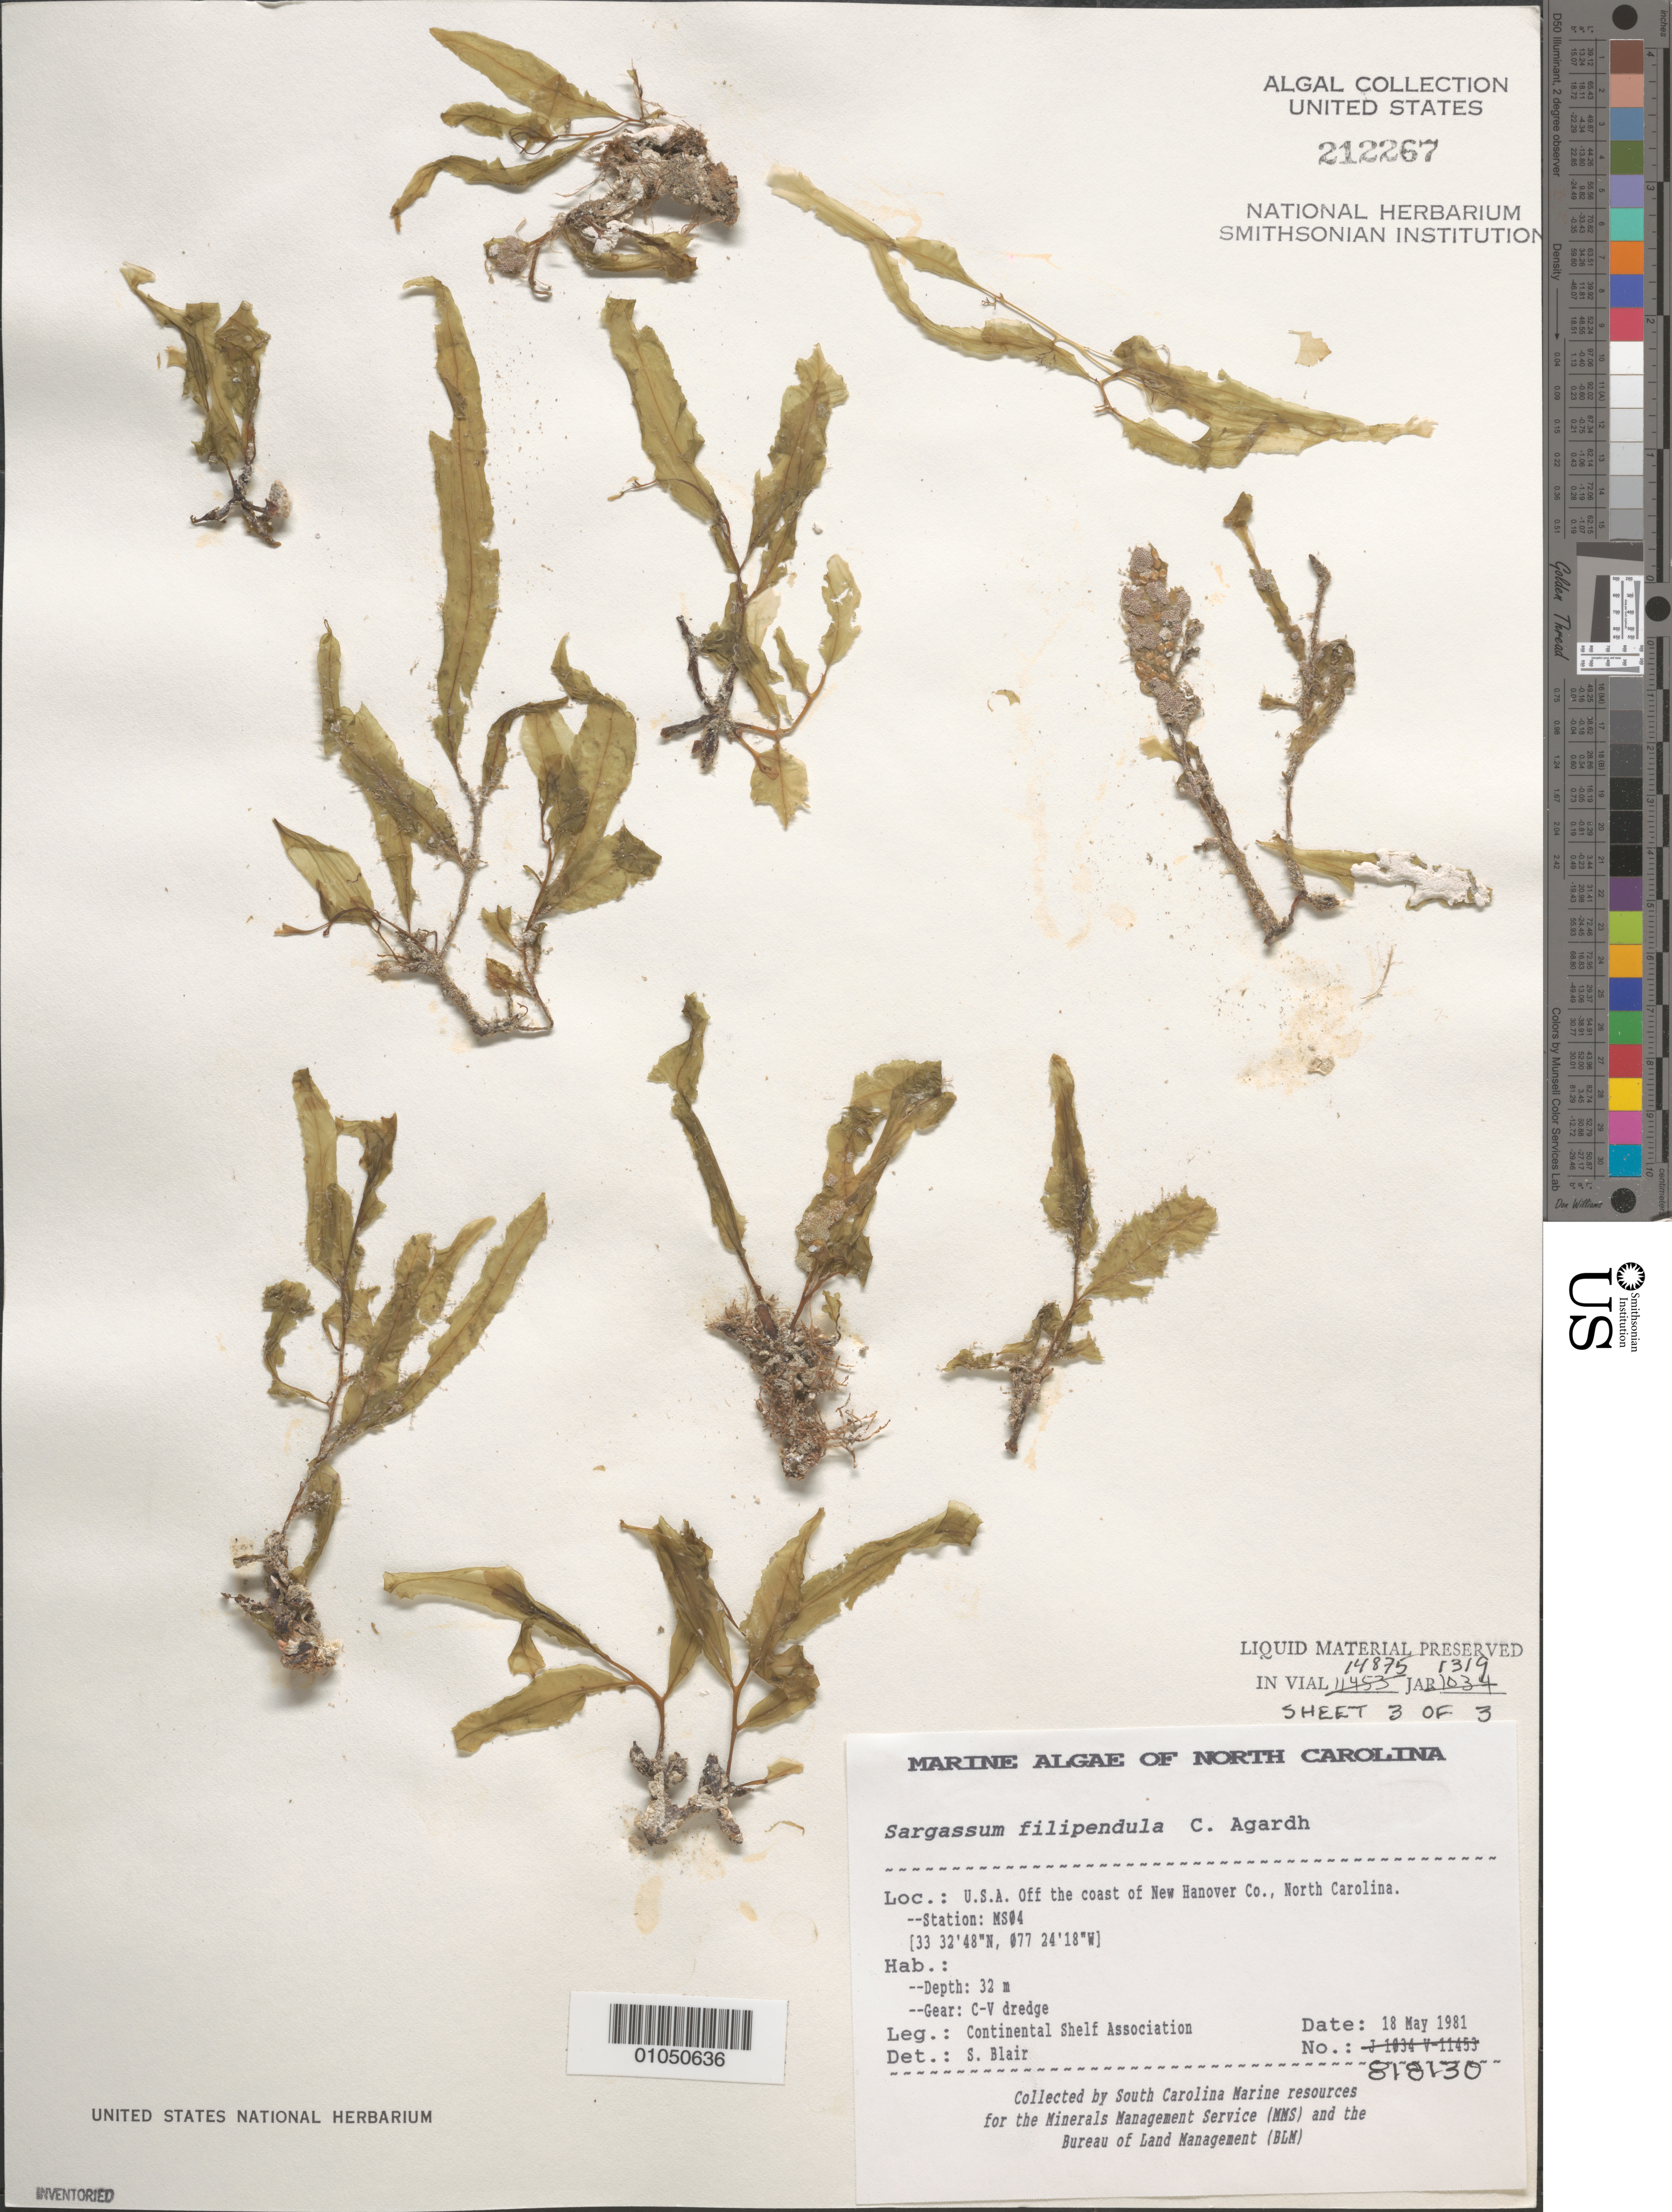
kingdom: Chromista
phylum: Ochrophyta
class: Phaeophyceae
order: Fucales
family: Sargassaceae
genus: Sargassum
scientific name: Sargassum filipendula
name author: C. Agardh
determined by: Blair, S. M.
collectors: Continental Shelf Associates for the MMS/BLM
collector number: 818130 Station MS04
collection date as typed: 18 May 1981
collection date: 1981-05-18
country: United States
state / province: North Carolina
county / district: New Hanover County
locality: Off coast of New Hanover County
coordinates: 33 32'48"N, 077 24'18"W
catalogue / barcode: US 212267